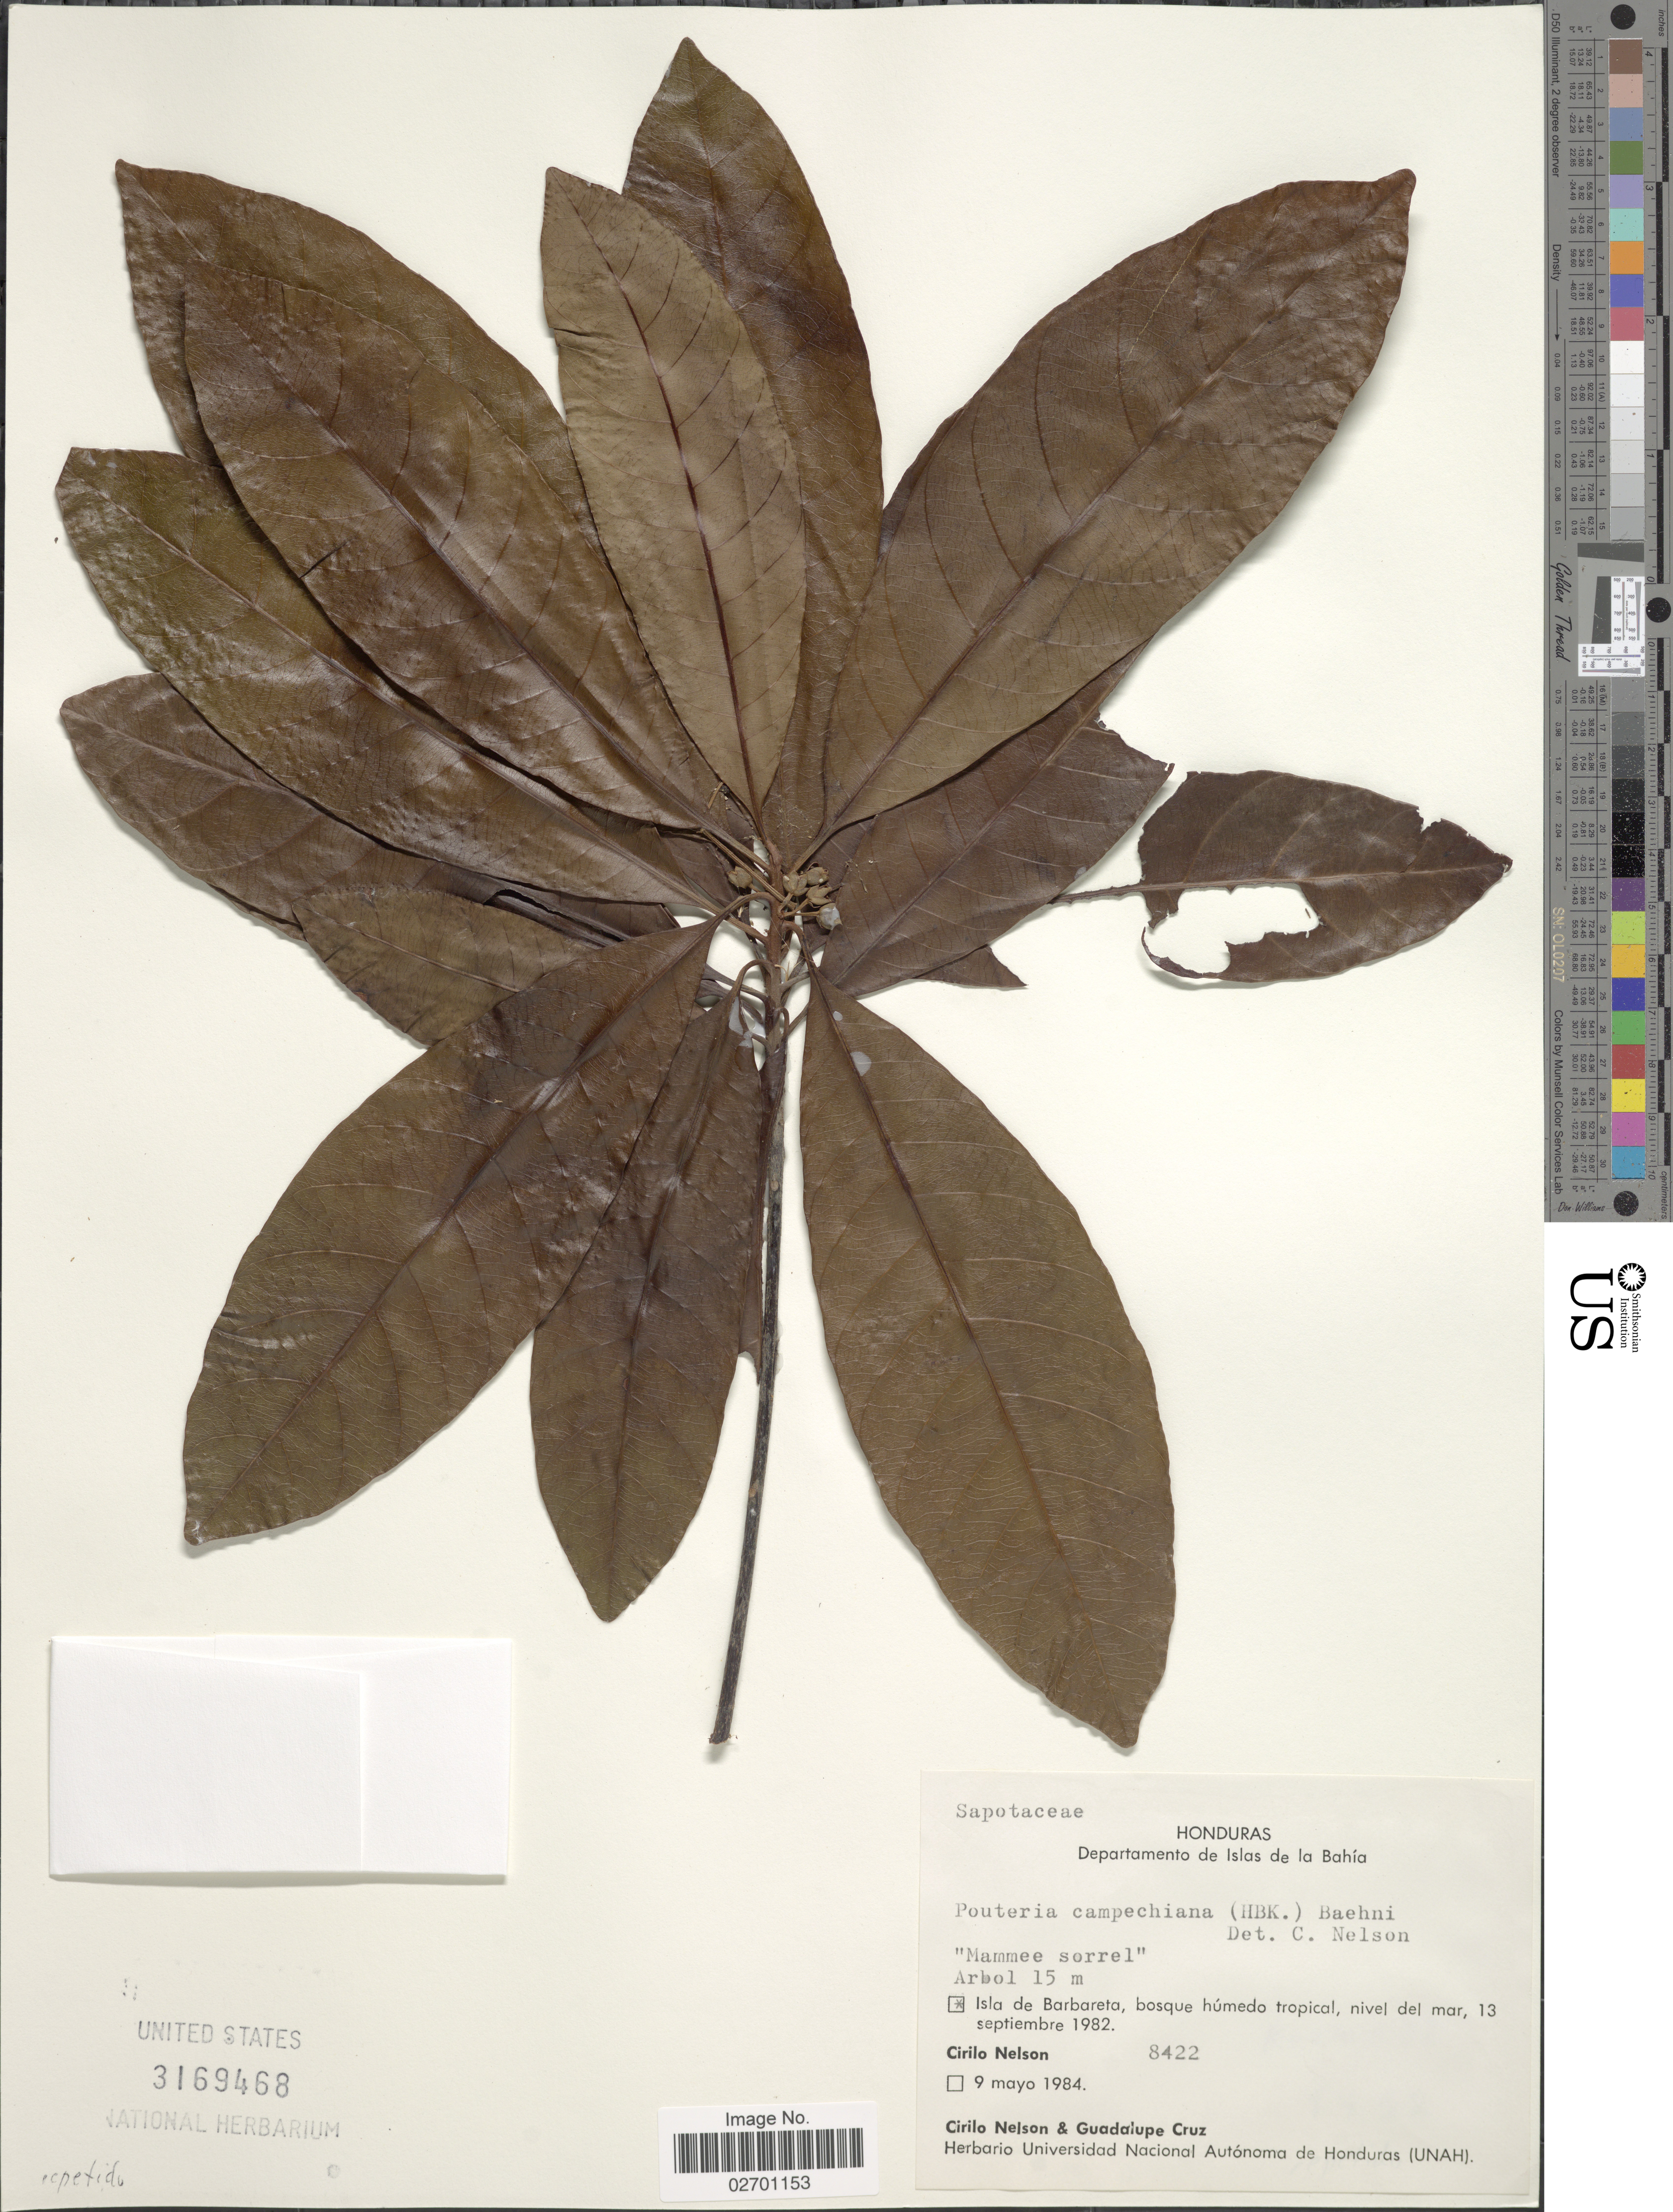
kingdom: Plantae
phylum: Tracheophyta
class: Magnoliopsida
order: Ericales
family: Sapotaceae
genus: Pouteria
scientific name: Pouteria campechiana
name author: (Kunth) Baehni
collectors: C. Nelson & G. Cruz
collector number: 8422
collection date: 1984-05-09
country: Honduras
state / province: Islas de la Bahía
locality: Isla de Barbareta, bosque humedo tropical, nivel del mar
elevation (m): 15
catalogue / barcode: US 3169468